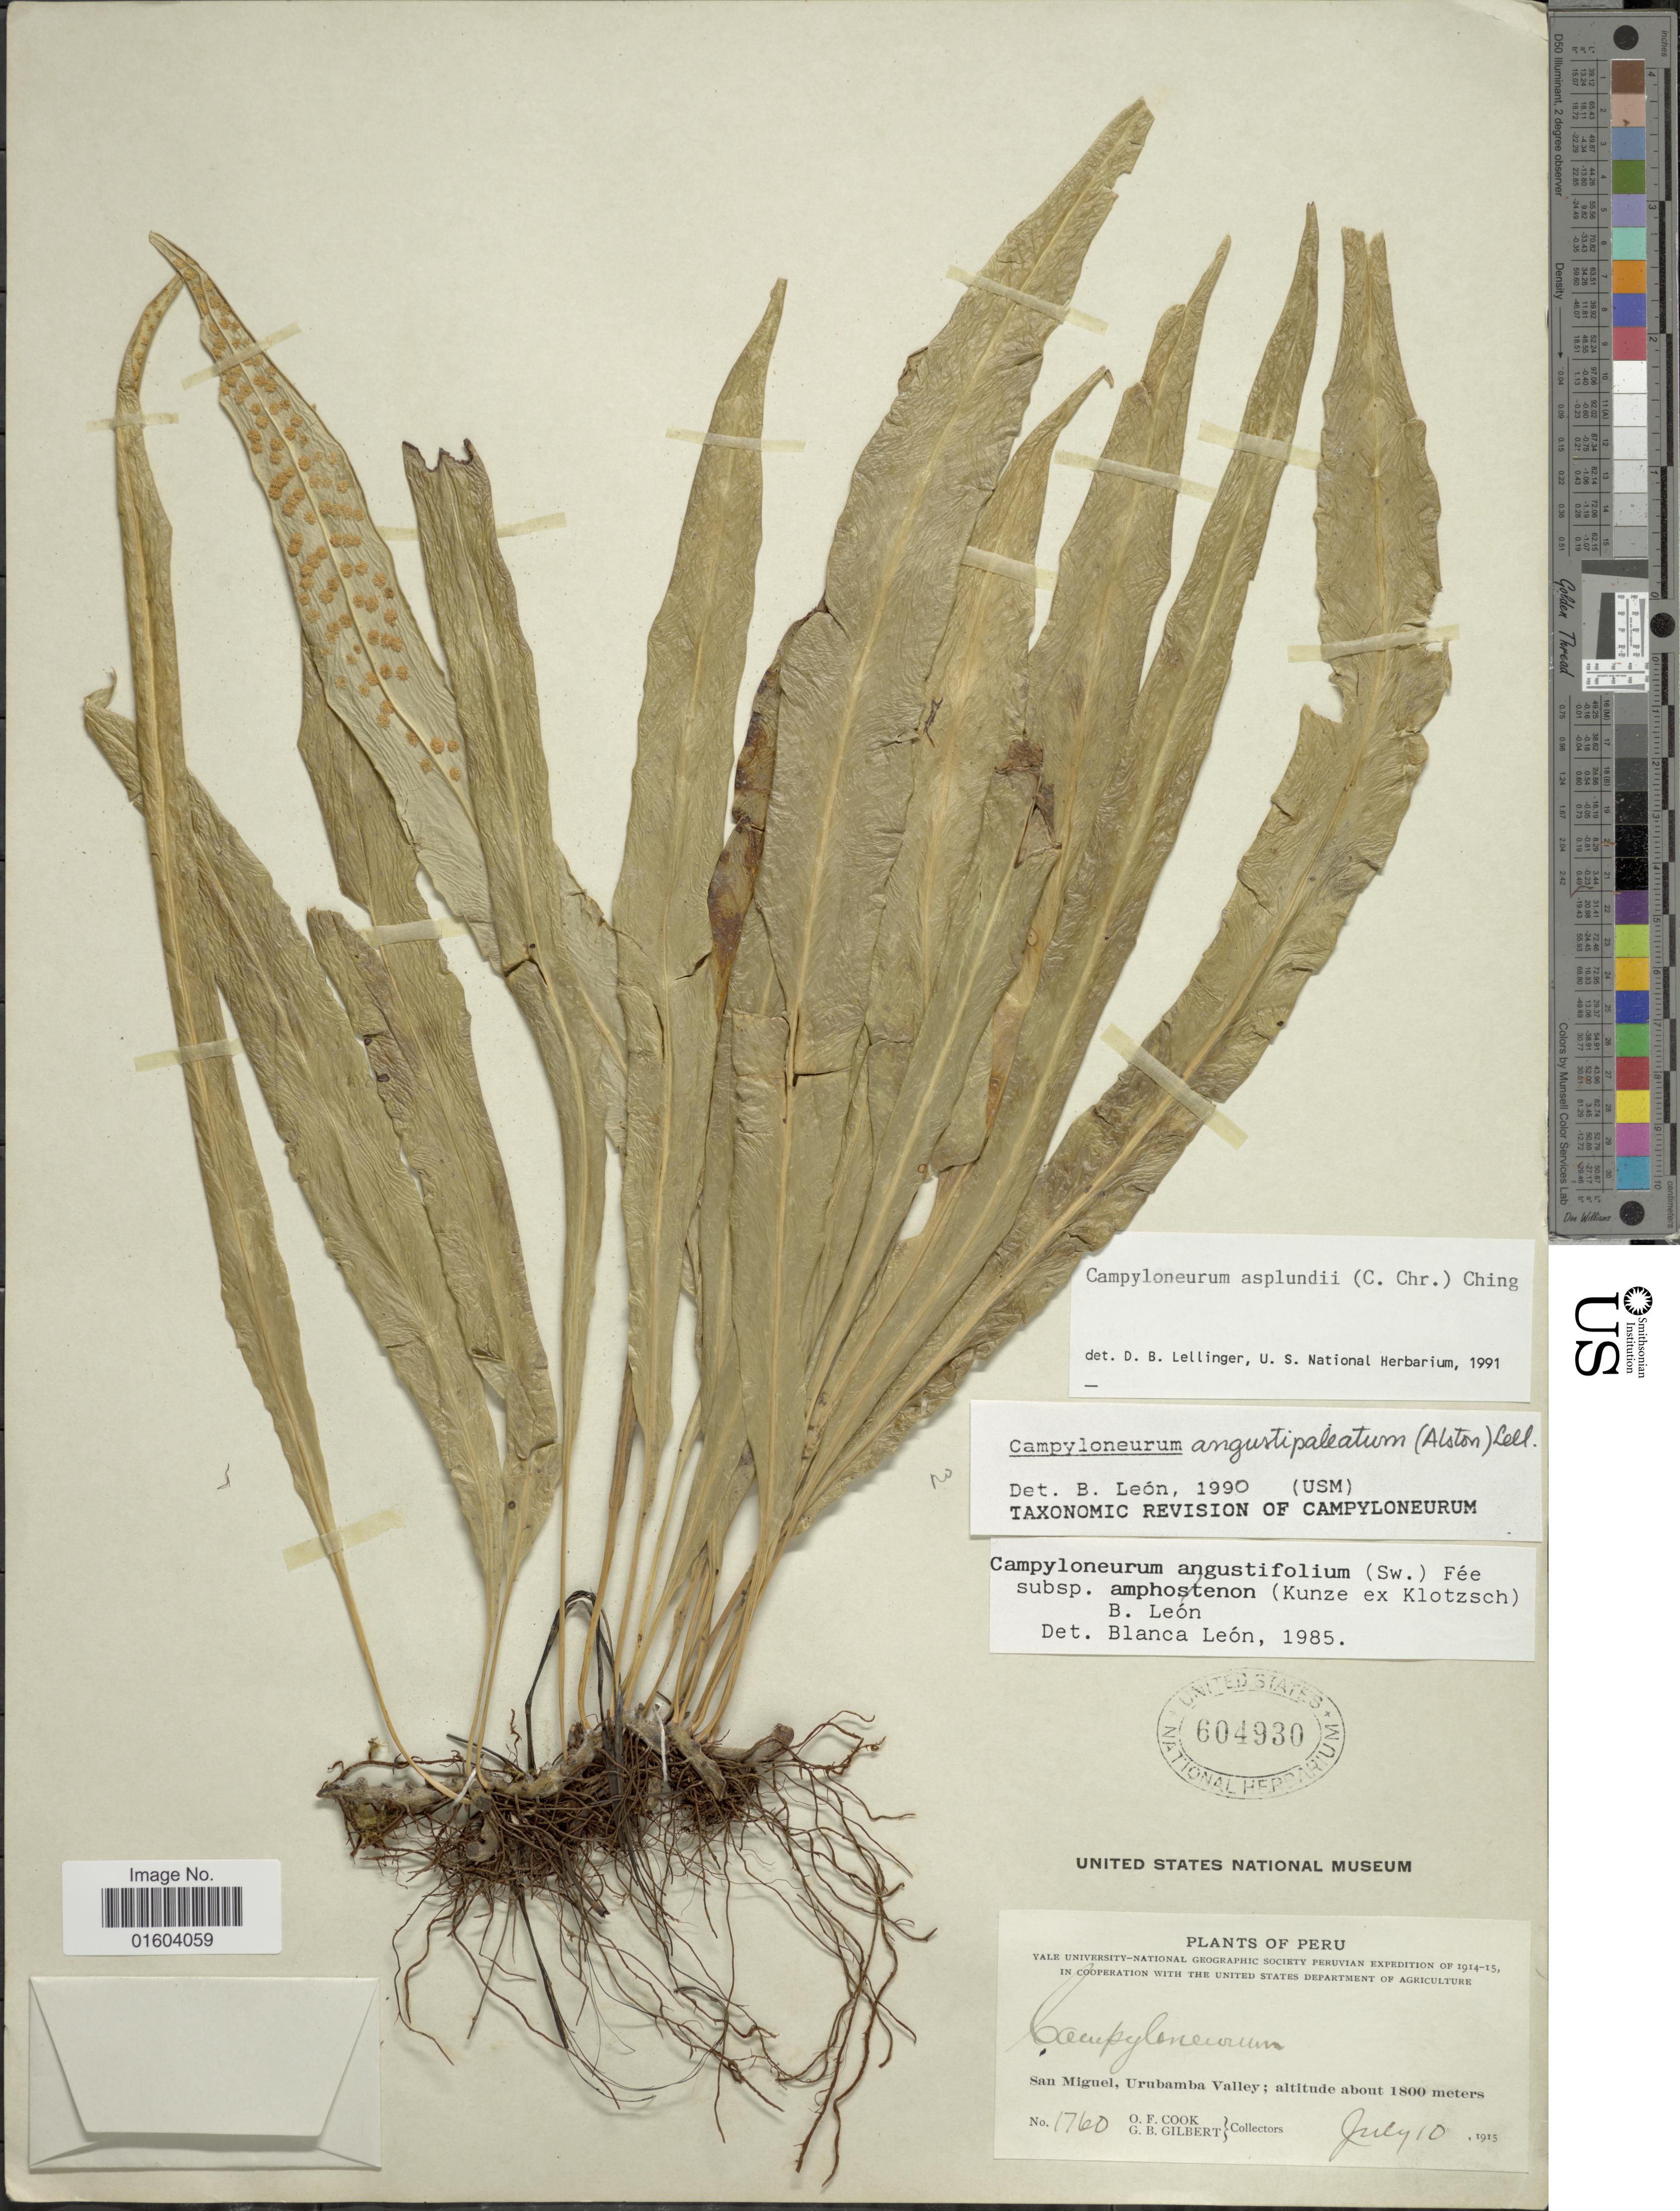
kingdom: Plantae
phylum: Tracheophyta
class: Polypodiopsida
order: Polypodiales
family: Polypodiaceae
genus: Campyloneurum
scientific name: Campyloneurum asplundii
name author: (C. Chr.) Ching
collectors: O. F. Cook & G. B. Gilbert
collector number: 1760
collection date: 1915-07-10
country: Peru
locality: Peru, San Miguel, Urumbamba Valley.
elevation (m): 1800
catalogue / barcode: US 604930